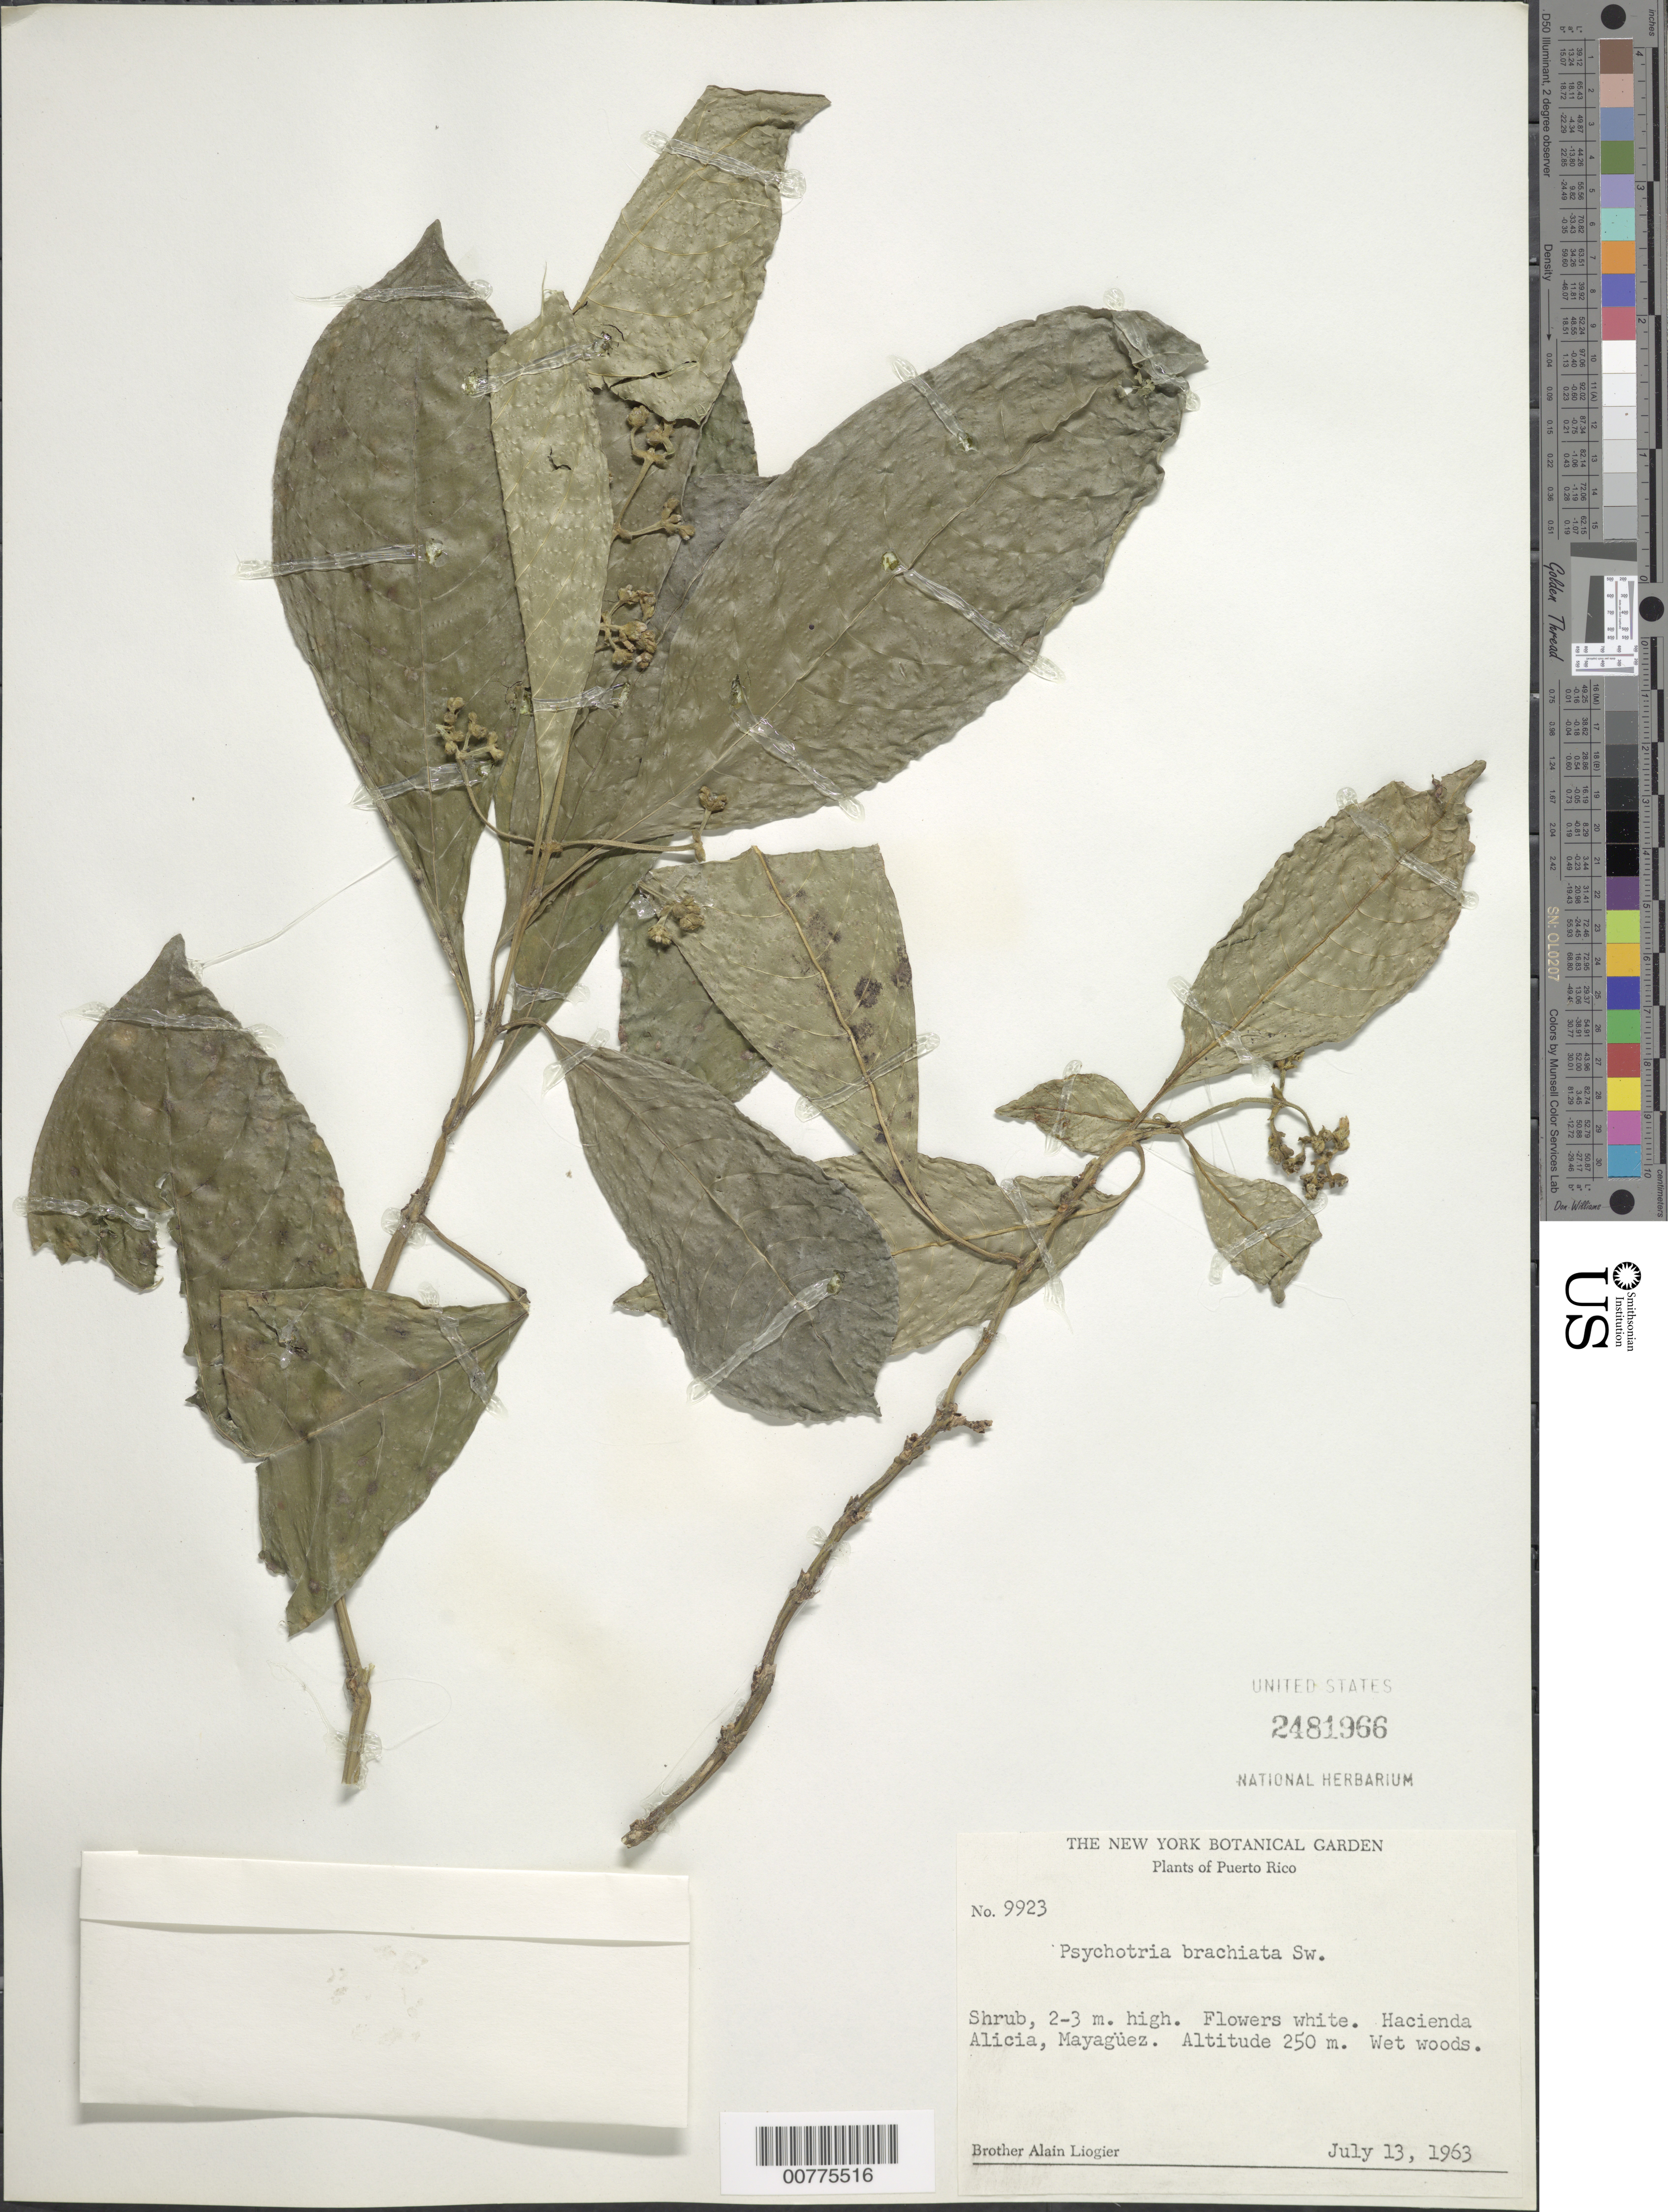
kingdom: Plantae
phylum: Tracheophyta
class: Magnoliopsida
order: Gentianales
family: Rubiaceae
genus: Psychotria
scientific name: Psychotria brachiata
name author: Sw.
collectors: A. H. Liogier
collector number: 9923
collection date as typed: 13 Jul 1963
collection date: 1963-07-13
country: Puerto Rico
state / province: Mayagüez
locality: Hacienda Alicia, Mayaguez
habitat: Wet woods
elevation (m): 250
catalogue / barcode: US 2481966